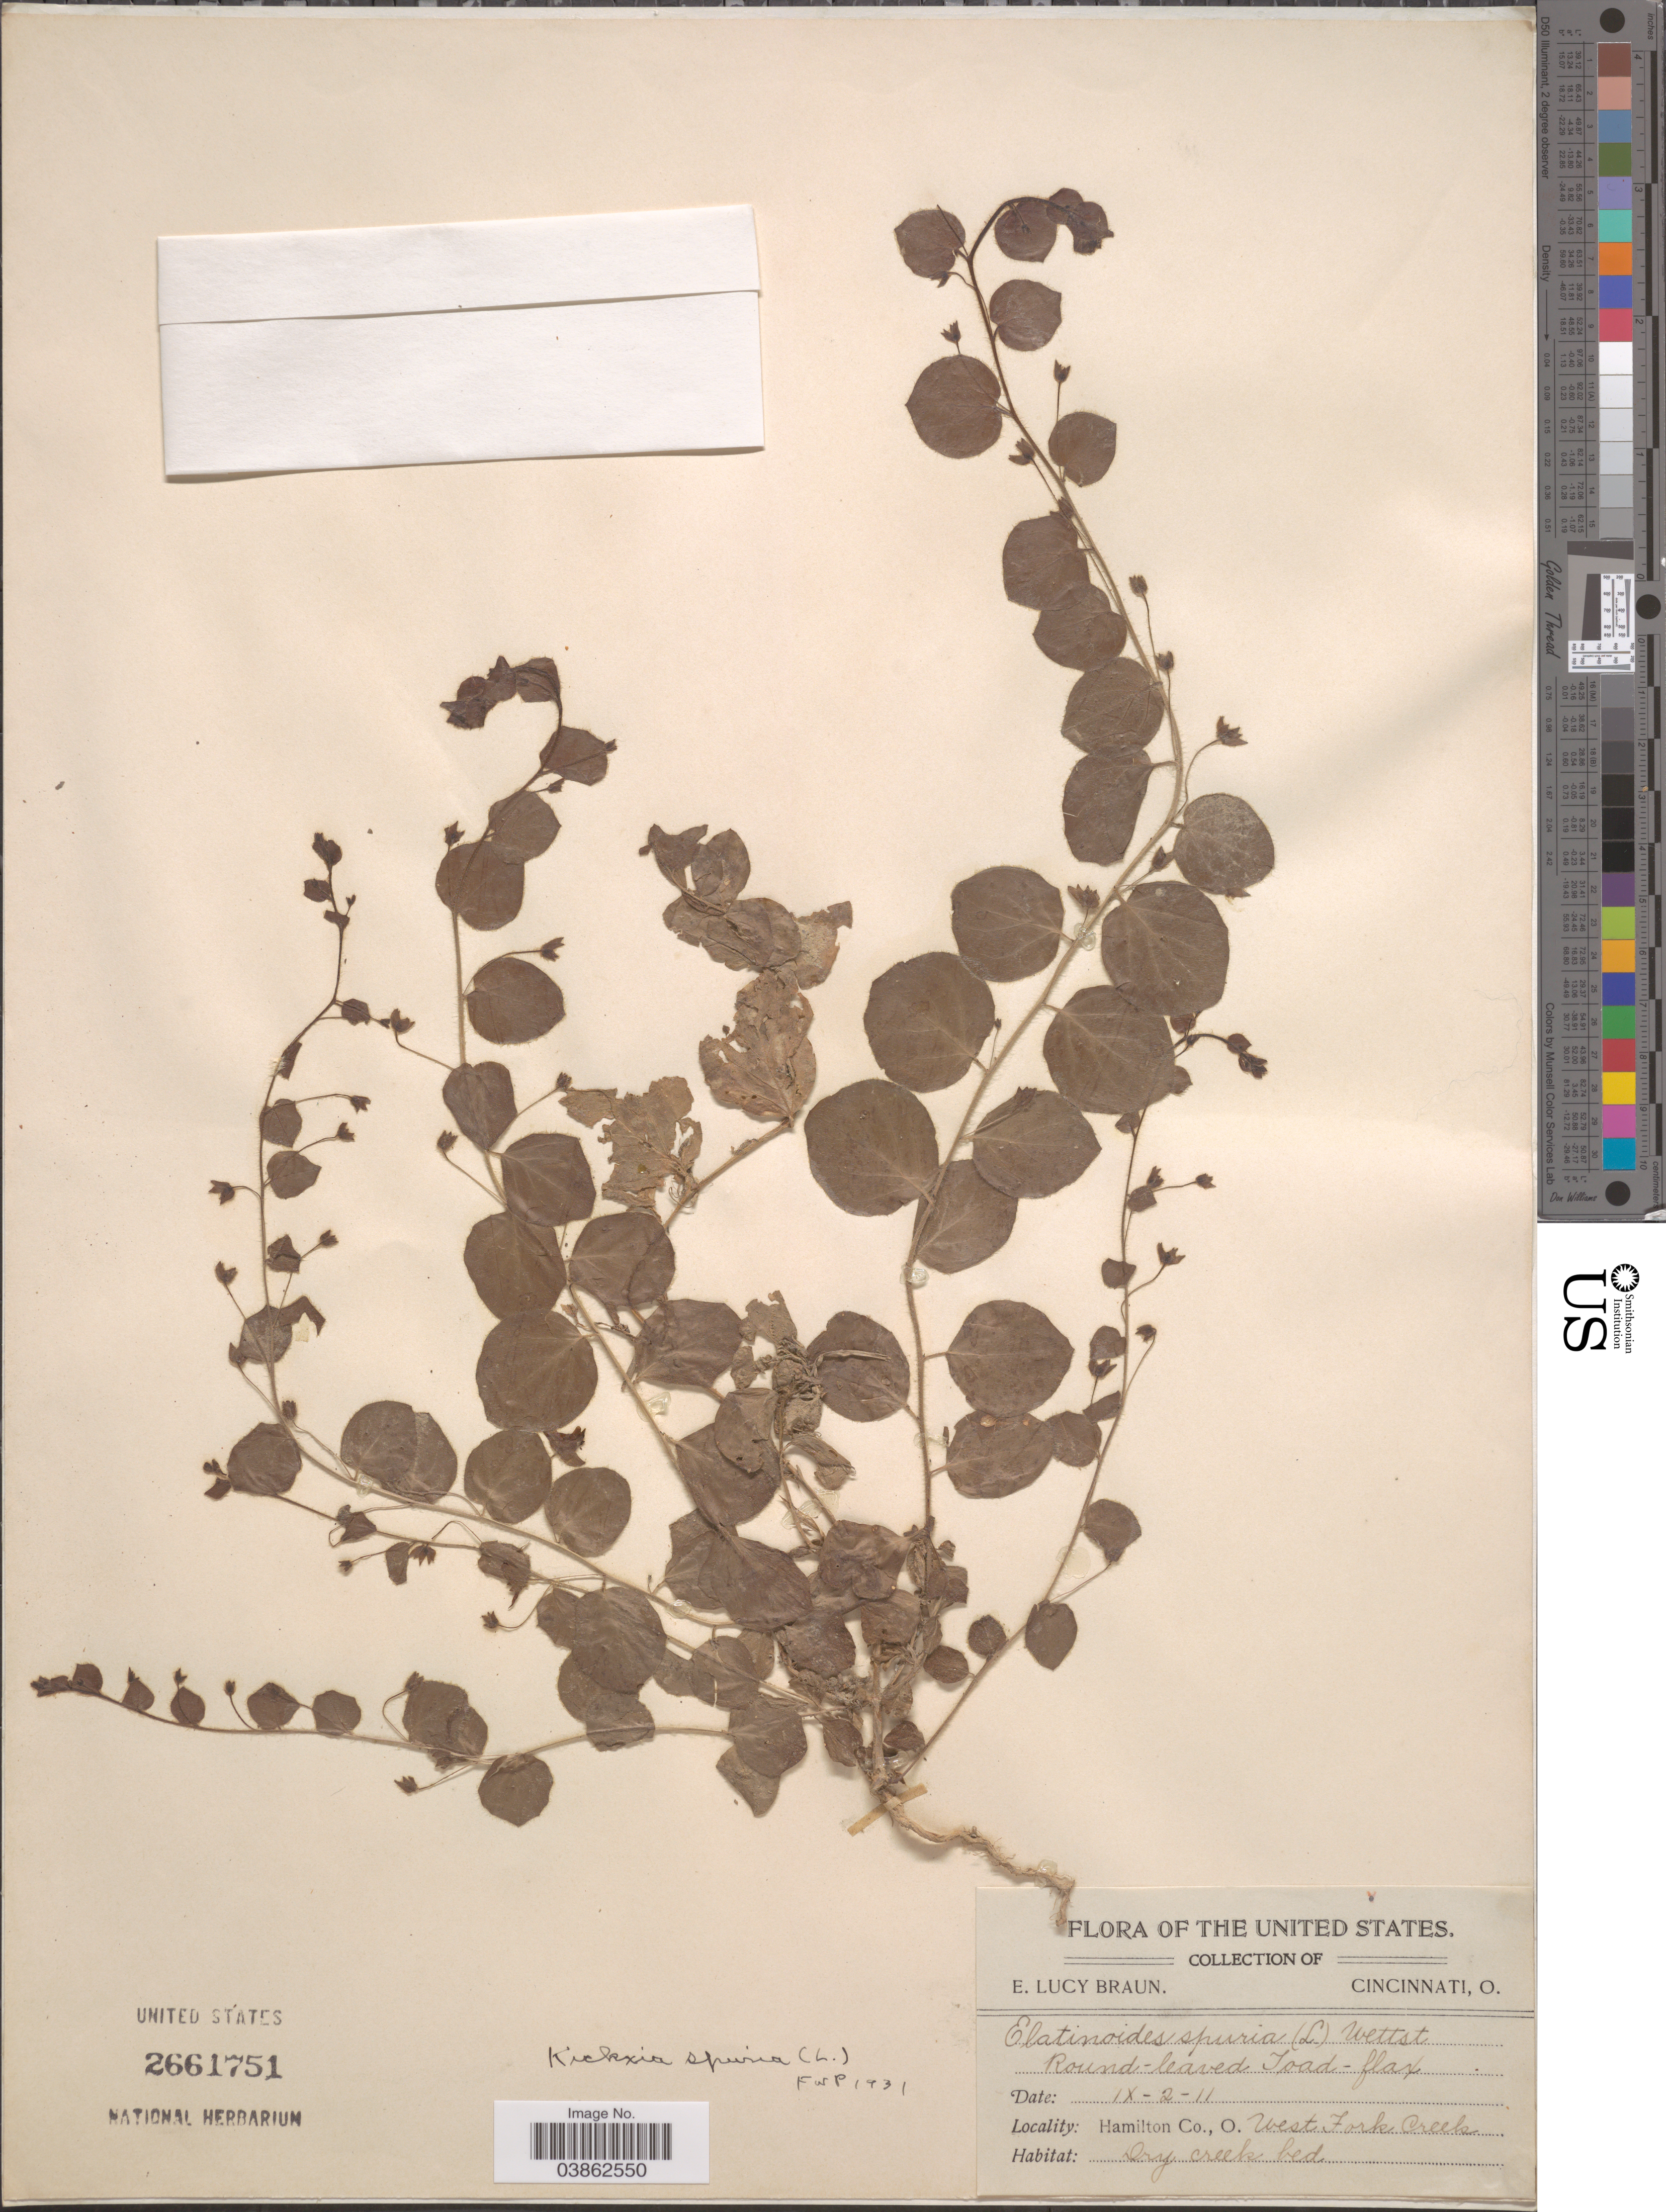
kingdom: Plantae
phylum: Tracheophyta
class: Magnoliopsida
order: Lamiales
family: Plantaginaceae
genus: Kickxia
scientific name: Kickxia spuria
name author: (L.) Dumort.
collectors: E. L. Braun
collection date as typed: Transcribed d/m/y: 2/9/11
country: United States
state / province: Ohio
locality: Hamilton Co. West Fork Creek.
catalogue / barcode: US 2661751